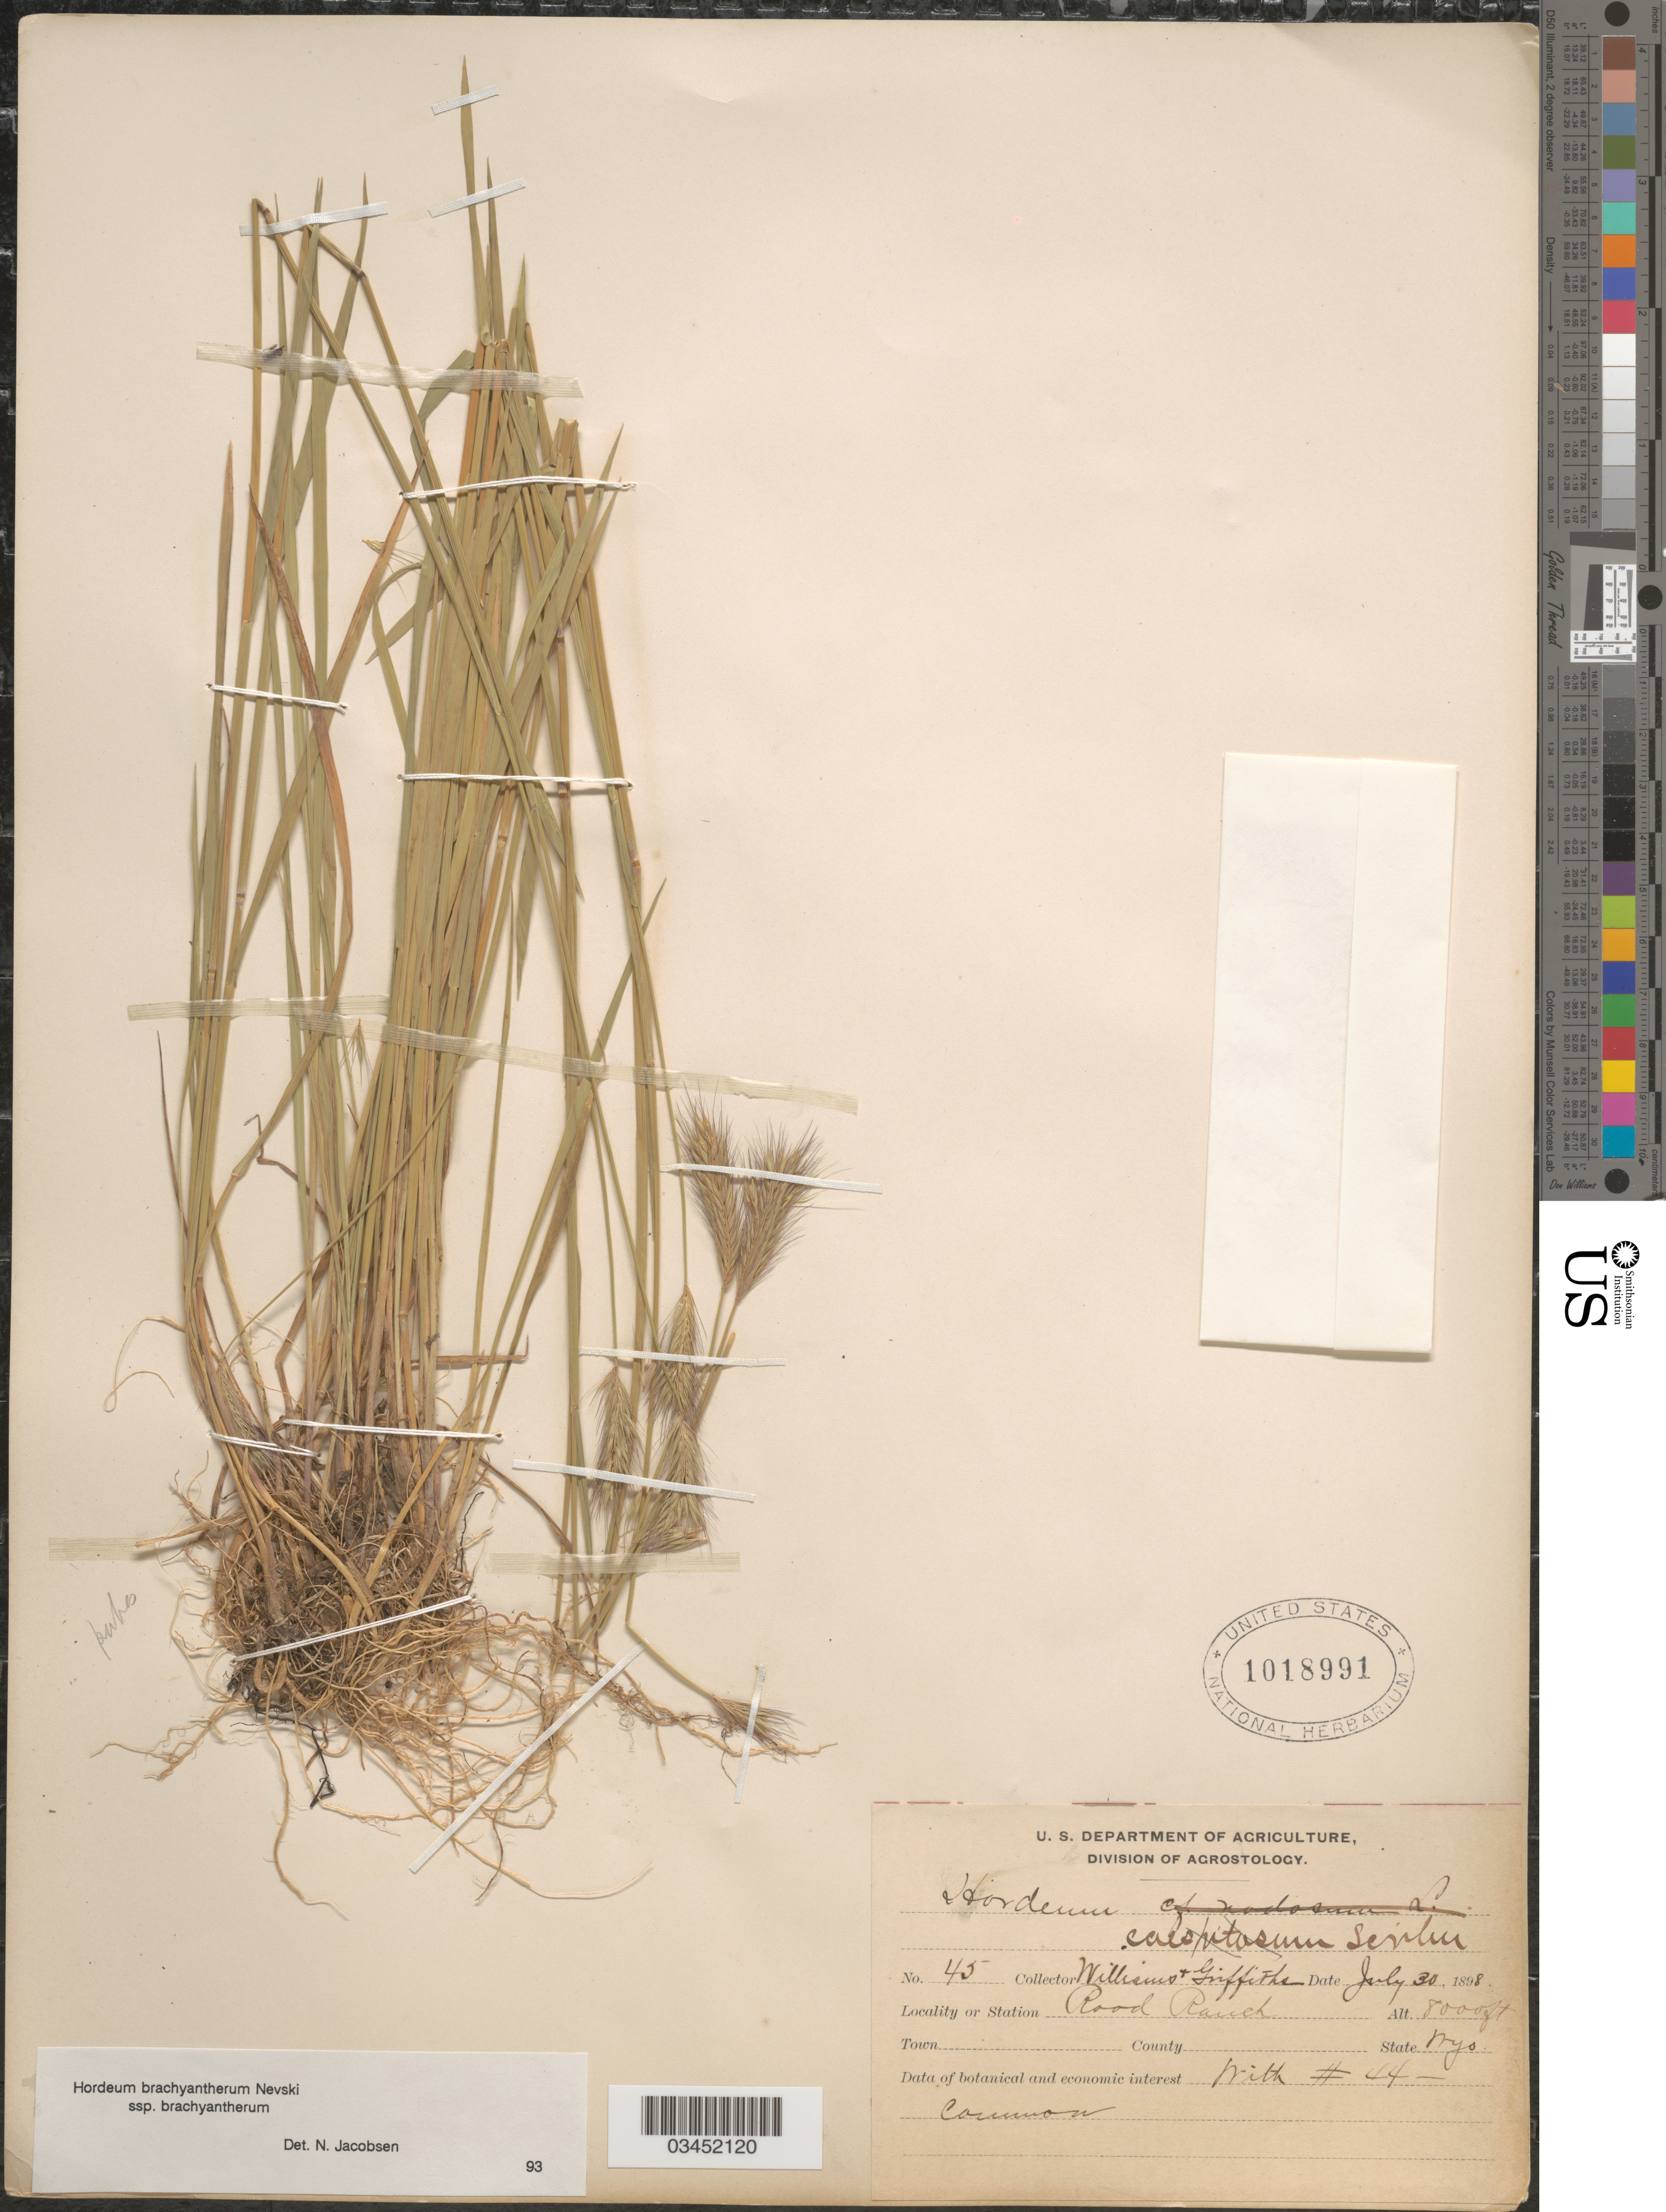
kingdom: Plantae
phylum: Tracheophyta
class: Liliopsida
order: Poales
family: Poaceae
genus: Hordeum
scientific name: Hordeum brachyantherum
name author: Nevski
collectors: -- Williams & -- Griffiths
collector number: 45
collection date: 1898-07-30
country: United States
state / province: Wyoming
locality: Road Ranch.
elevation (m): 2438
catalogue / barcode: US 1018991